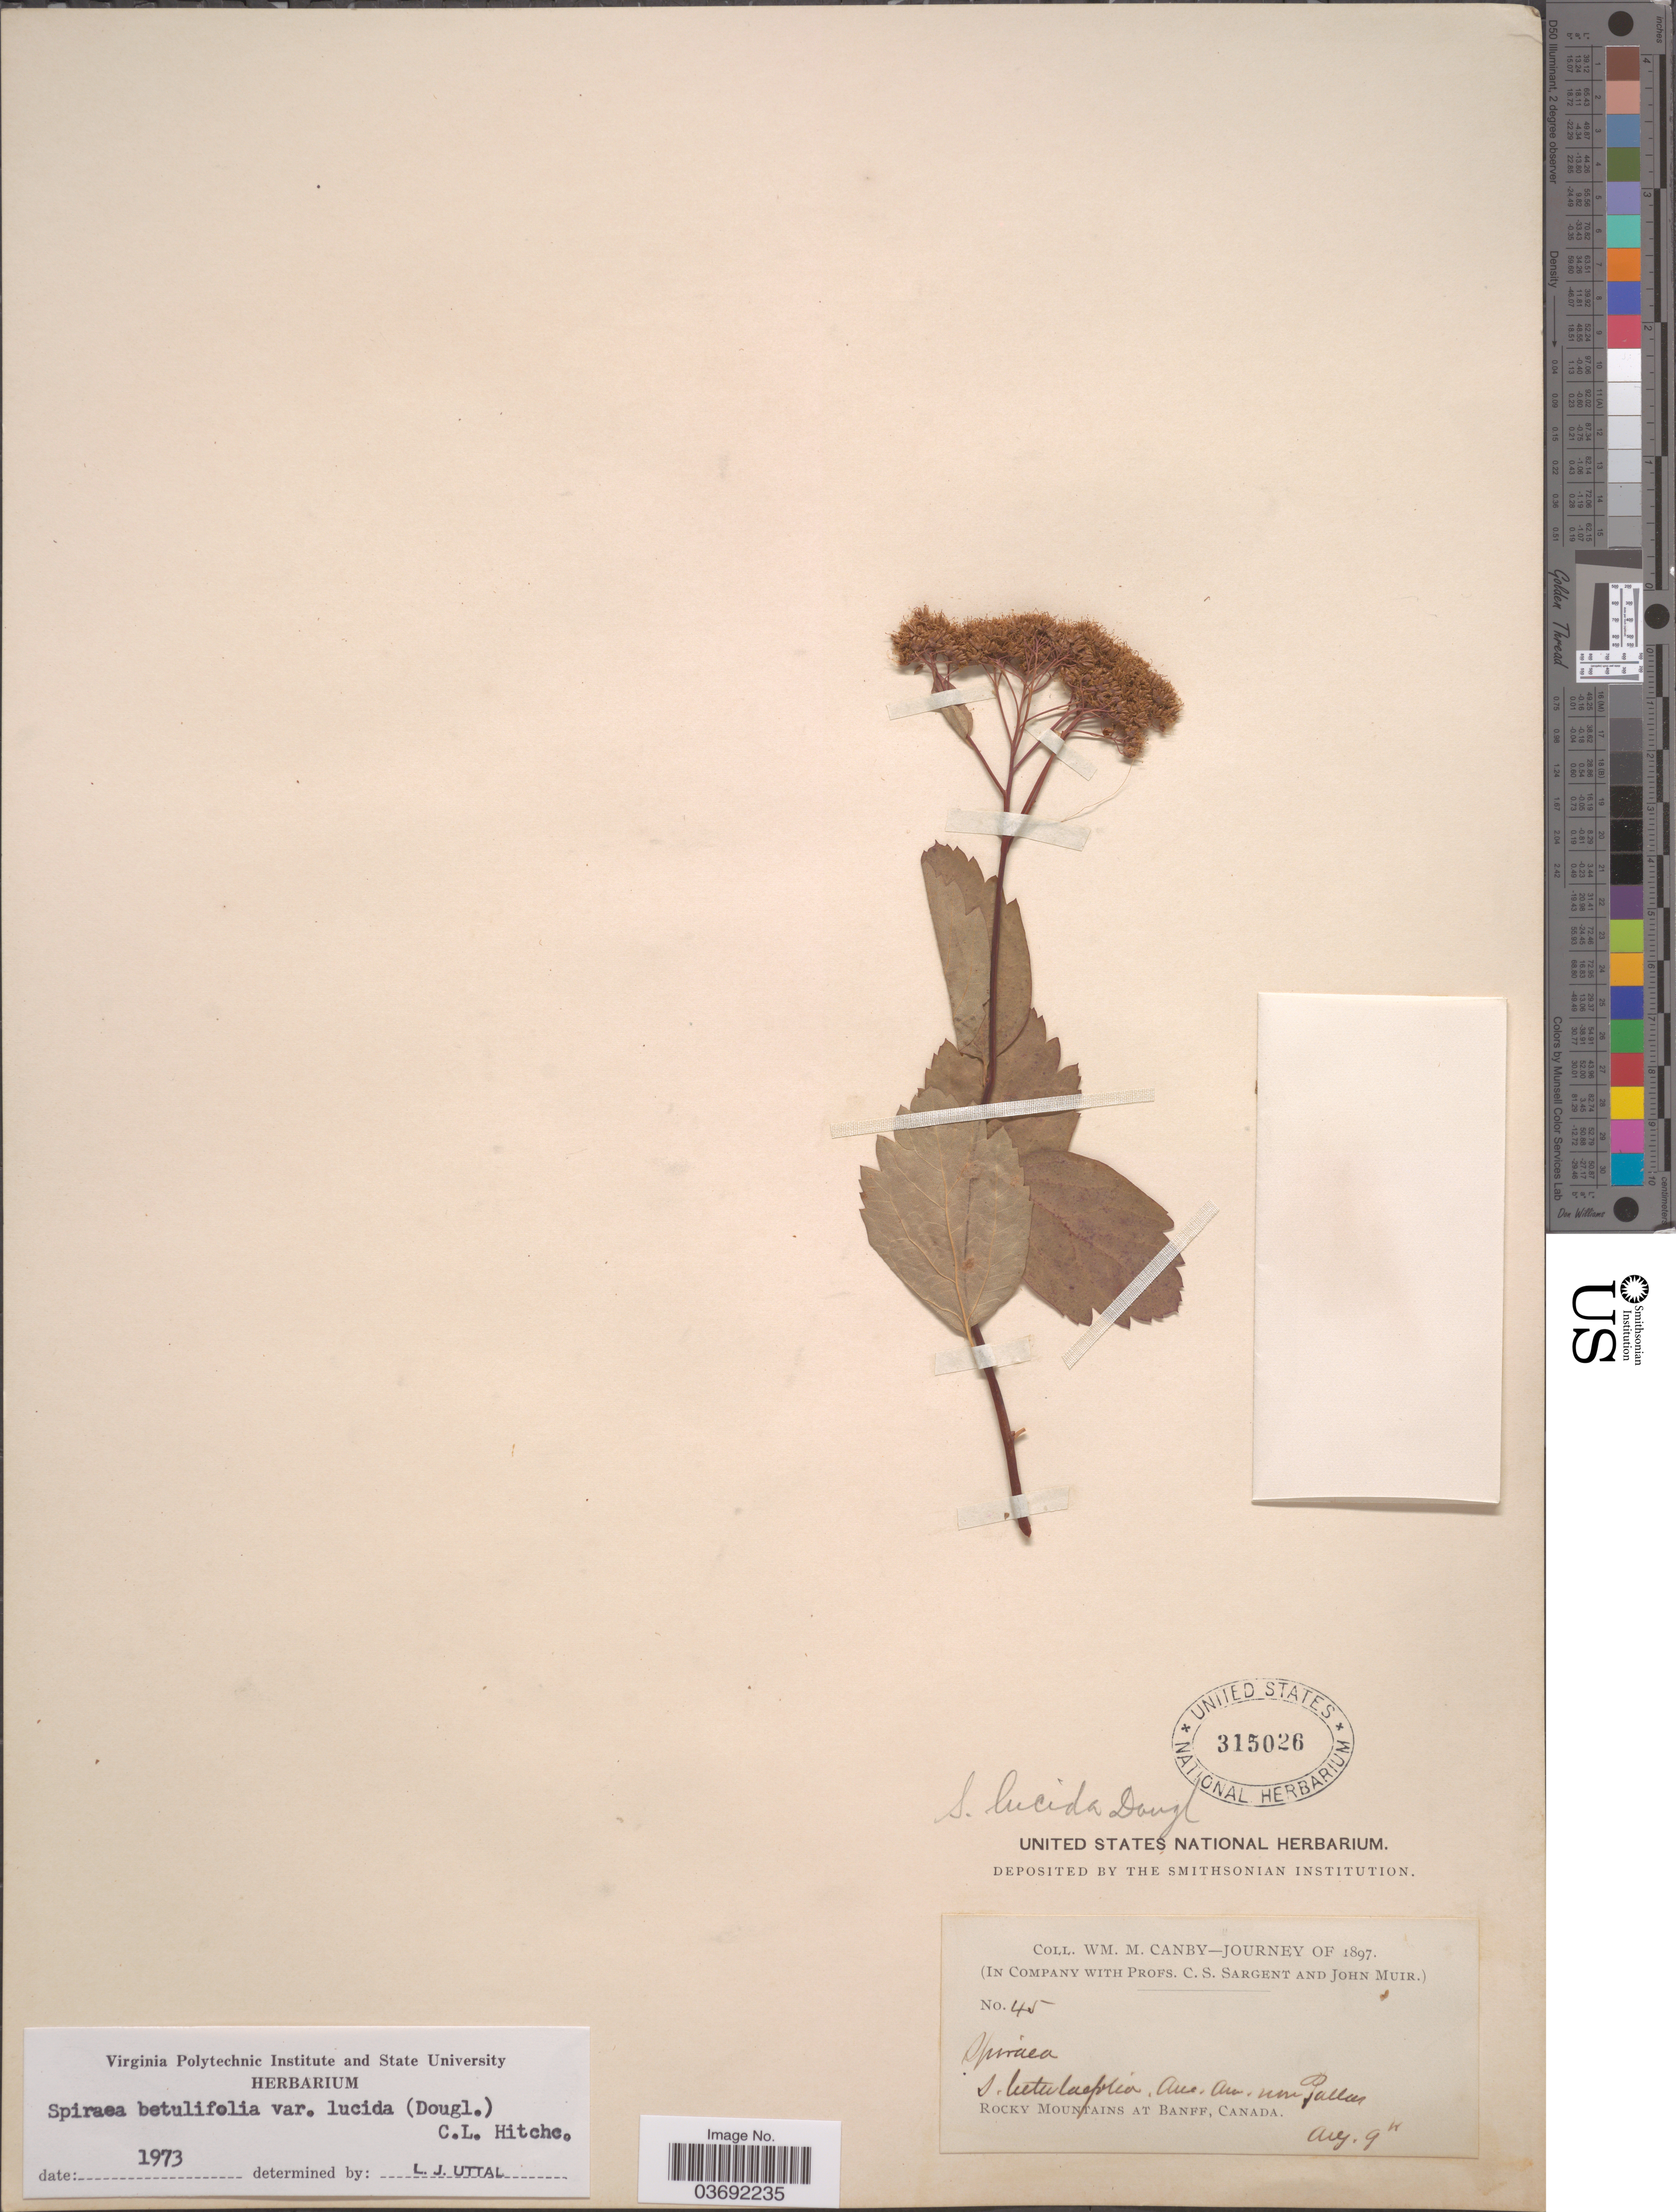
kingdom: Plantae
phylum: Tracheophyta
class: Magnoliopsida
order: Rosales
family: Rosaceae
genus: Spiraea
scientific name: Spiraea betulifolia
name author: Pall.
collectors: W. M. Canby, C. S. Sargent & J. Muir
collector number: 45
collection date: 1897-08-09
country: Canada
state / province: Alberta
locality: Rocky Mountains at Banff.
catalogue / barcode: US 315026